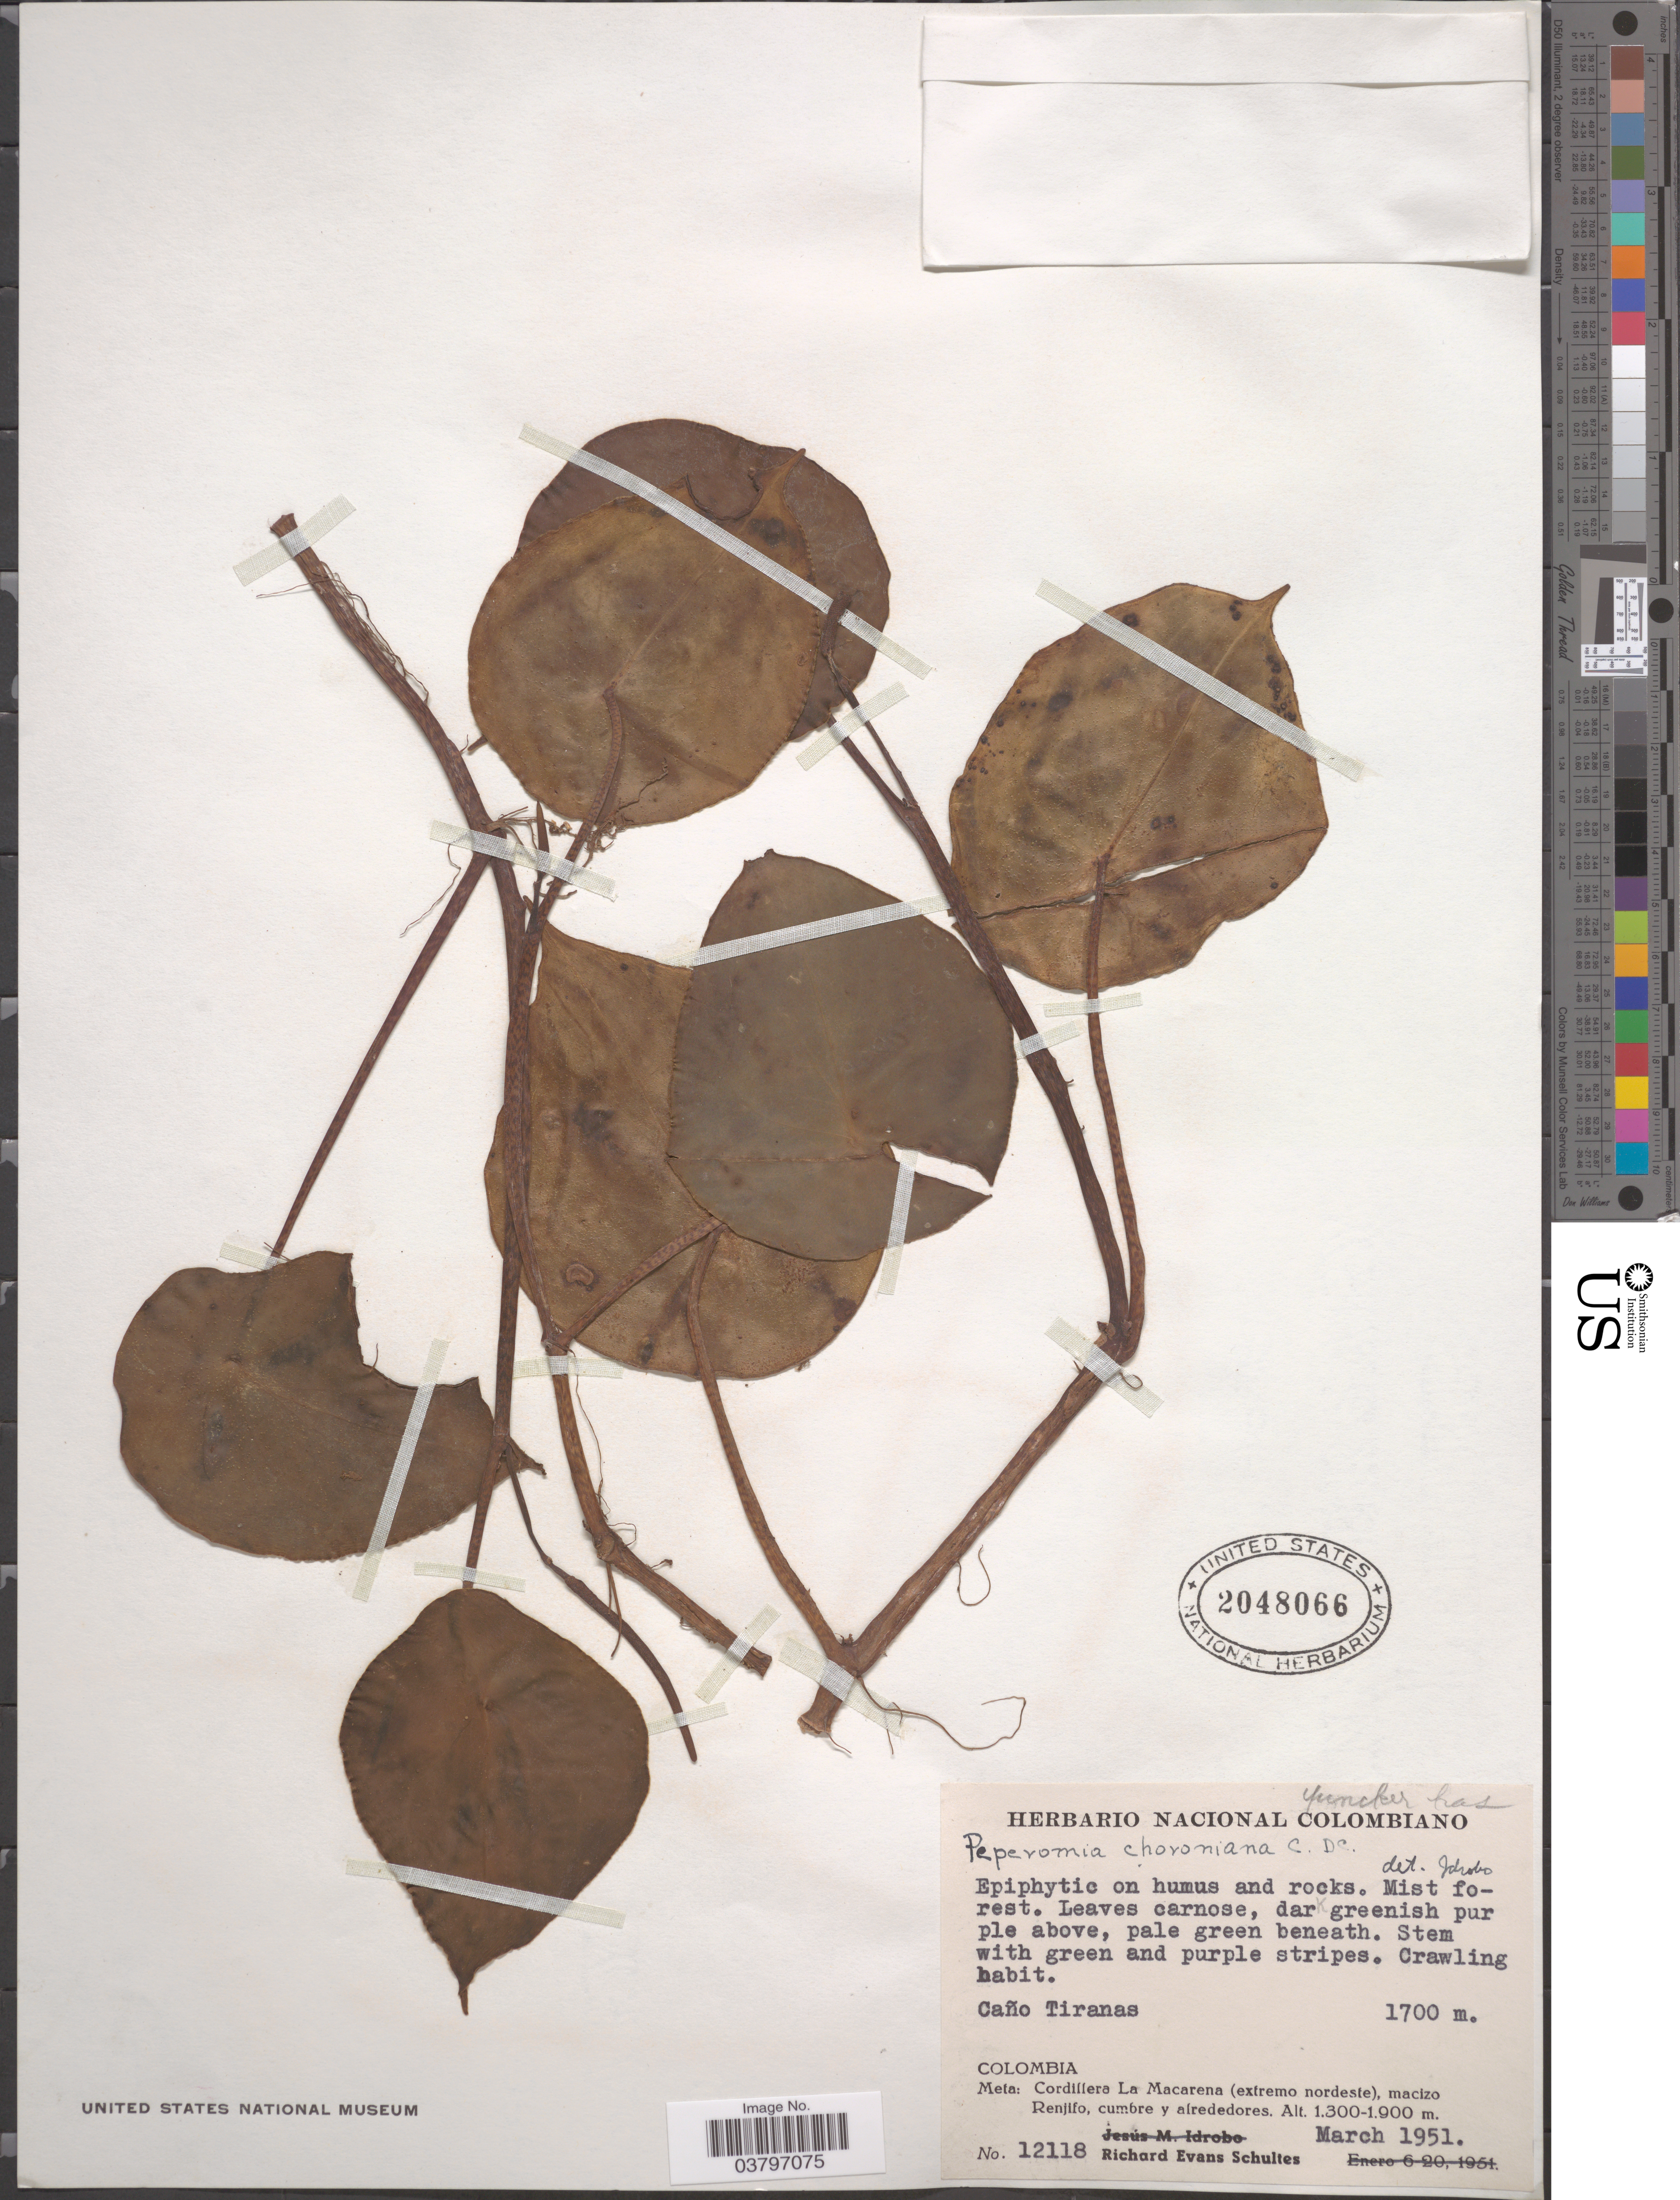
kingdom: Plantae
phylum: Tracheophyta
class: Magnoliopsida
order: Piperales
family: Piperaceae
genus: Peperomia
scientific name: Peperomia choroniana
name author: C. DC.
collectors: R. E. Schultes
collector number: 12118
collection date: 1951-03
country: Colombia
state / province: Meta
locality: Caño Tiranas. Cordillera La Macarena (extremo nordeste), macizo Renjifo, cumbre y alrededores.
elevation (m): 1700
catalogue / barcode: US 2048066